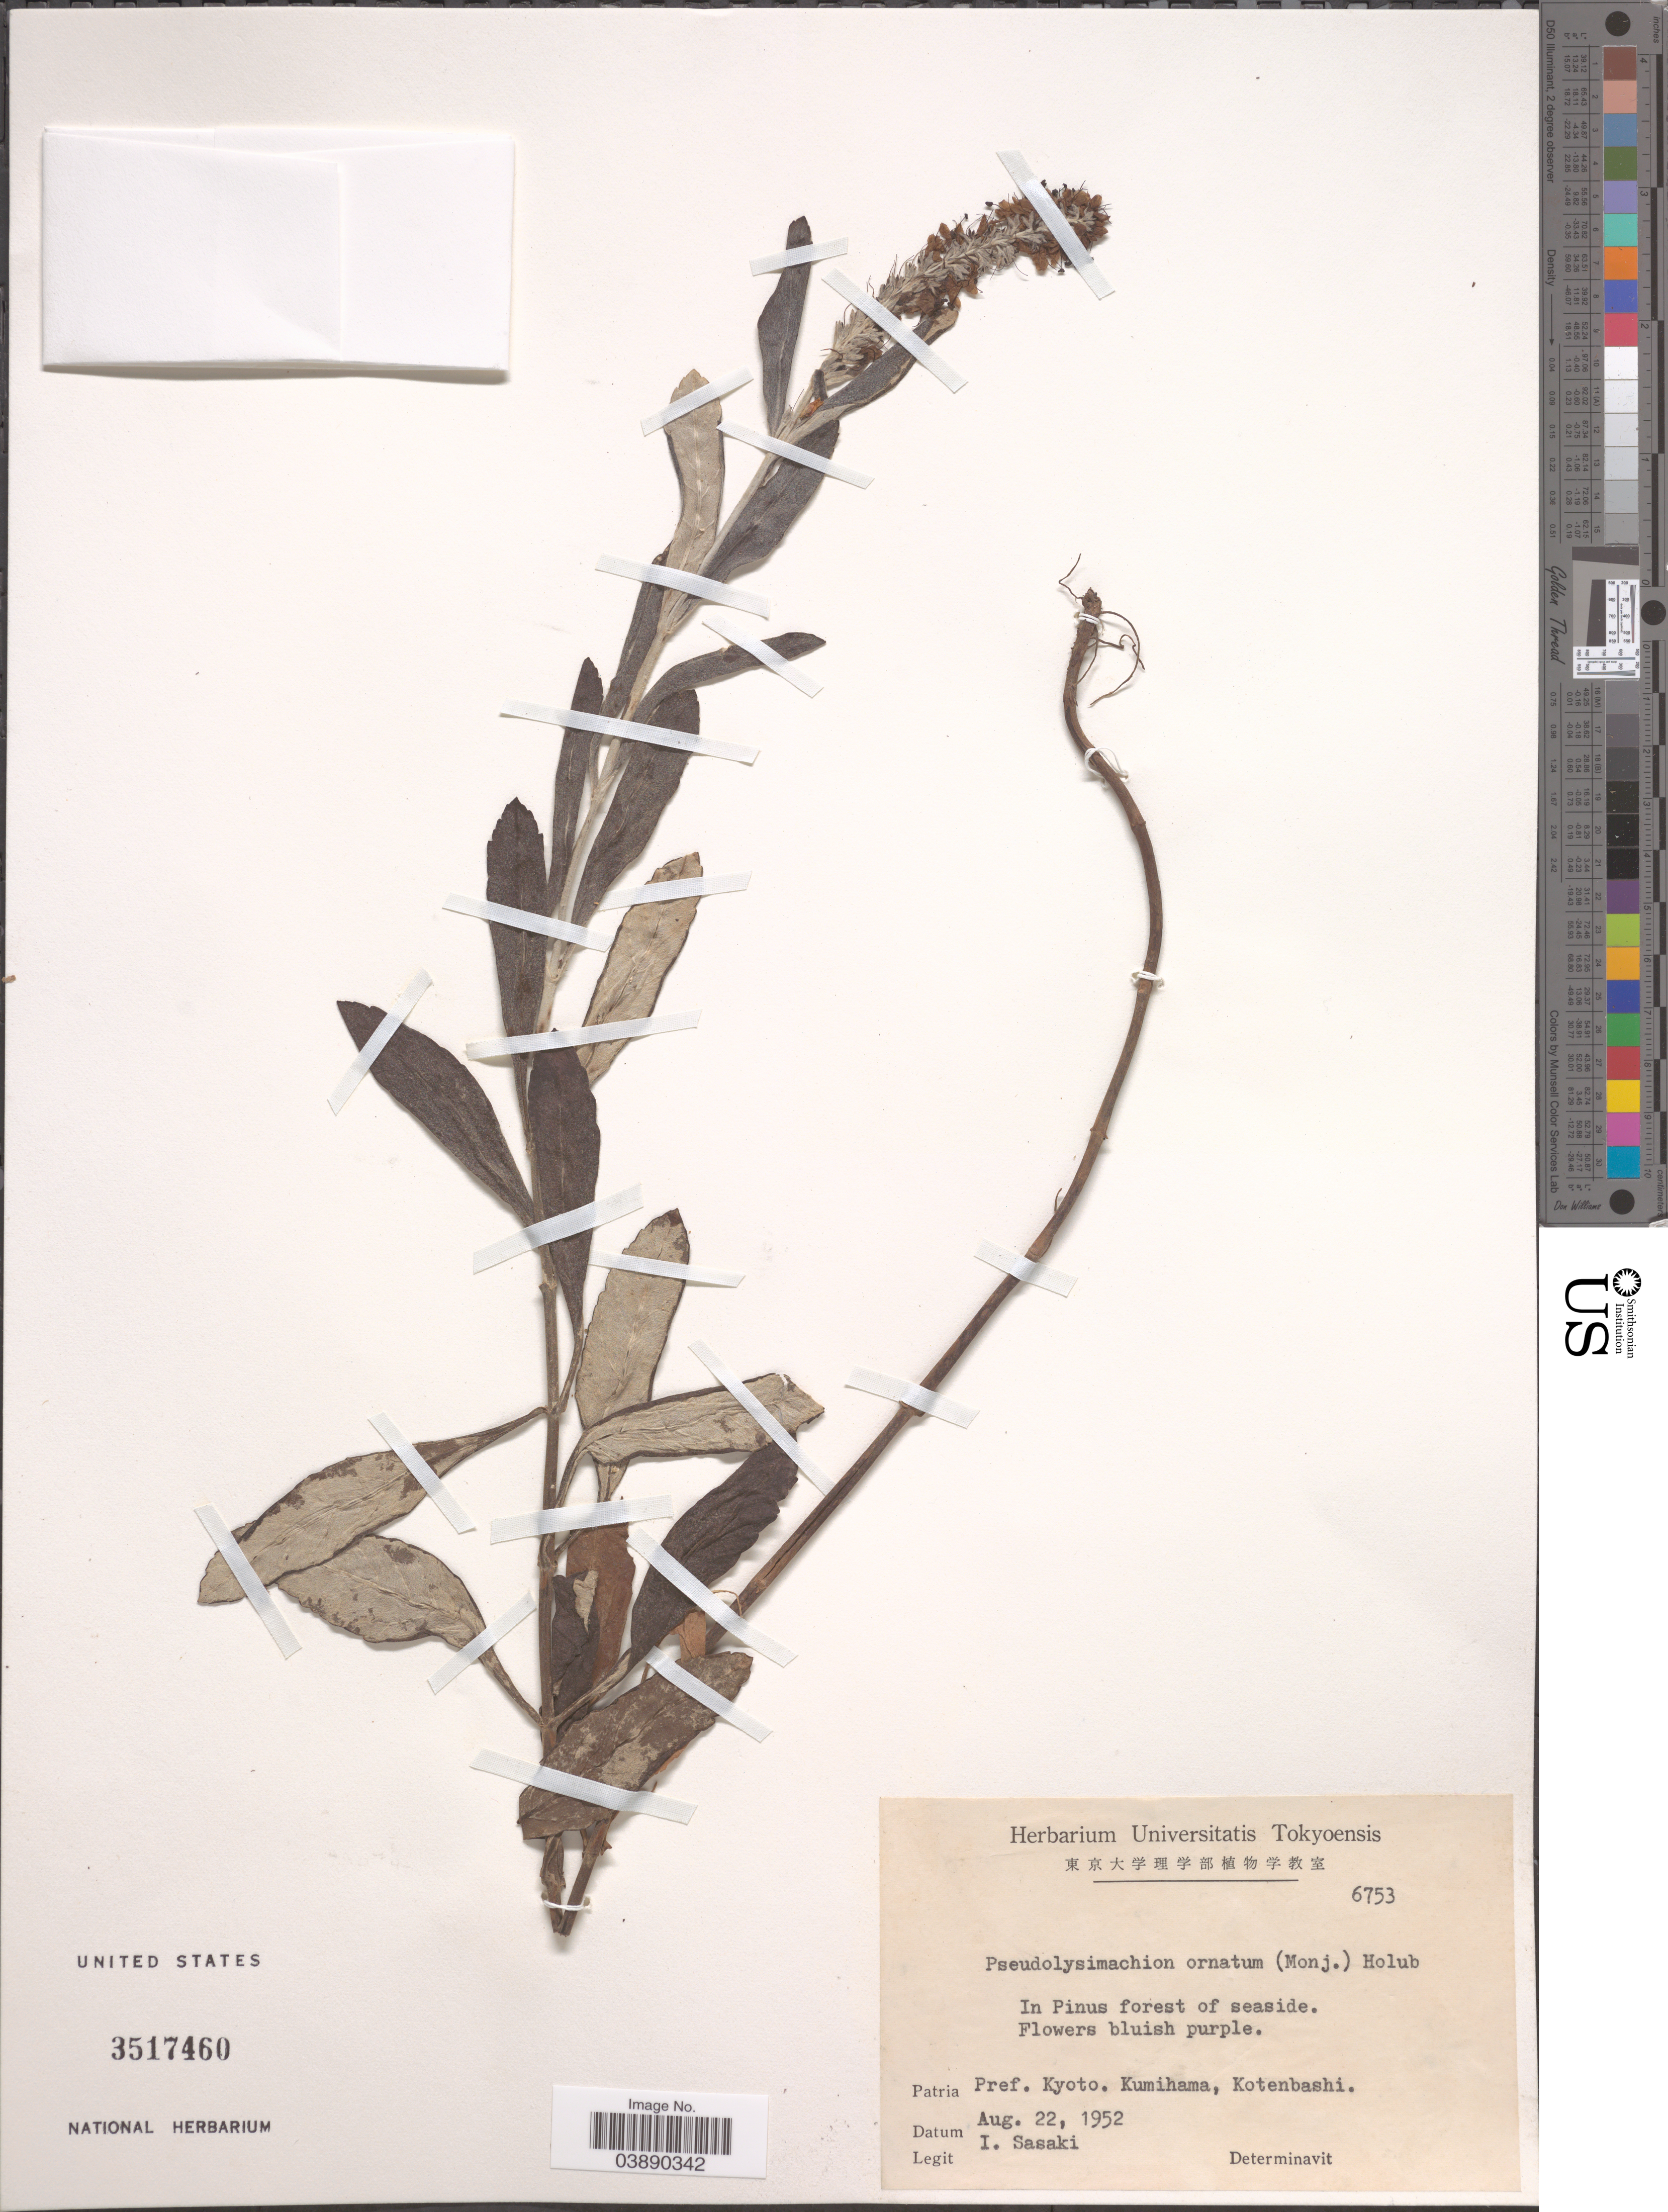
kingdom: Plantae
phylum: Tracheophyta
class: Magnoliopsida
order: Lamiales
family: Plantaginaceae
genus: Veronica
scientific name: Veronica ornata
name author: Monjuschko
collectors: I. Sasaki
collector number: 6753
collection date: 1952-08-22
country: Japan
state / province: Kyoto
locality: Pref. Kyoto. Kumihama, Kotenbashi.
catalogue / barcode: US 3517460